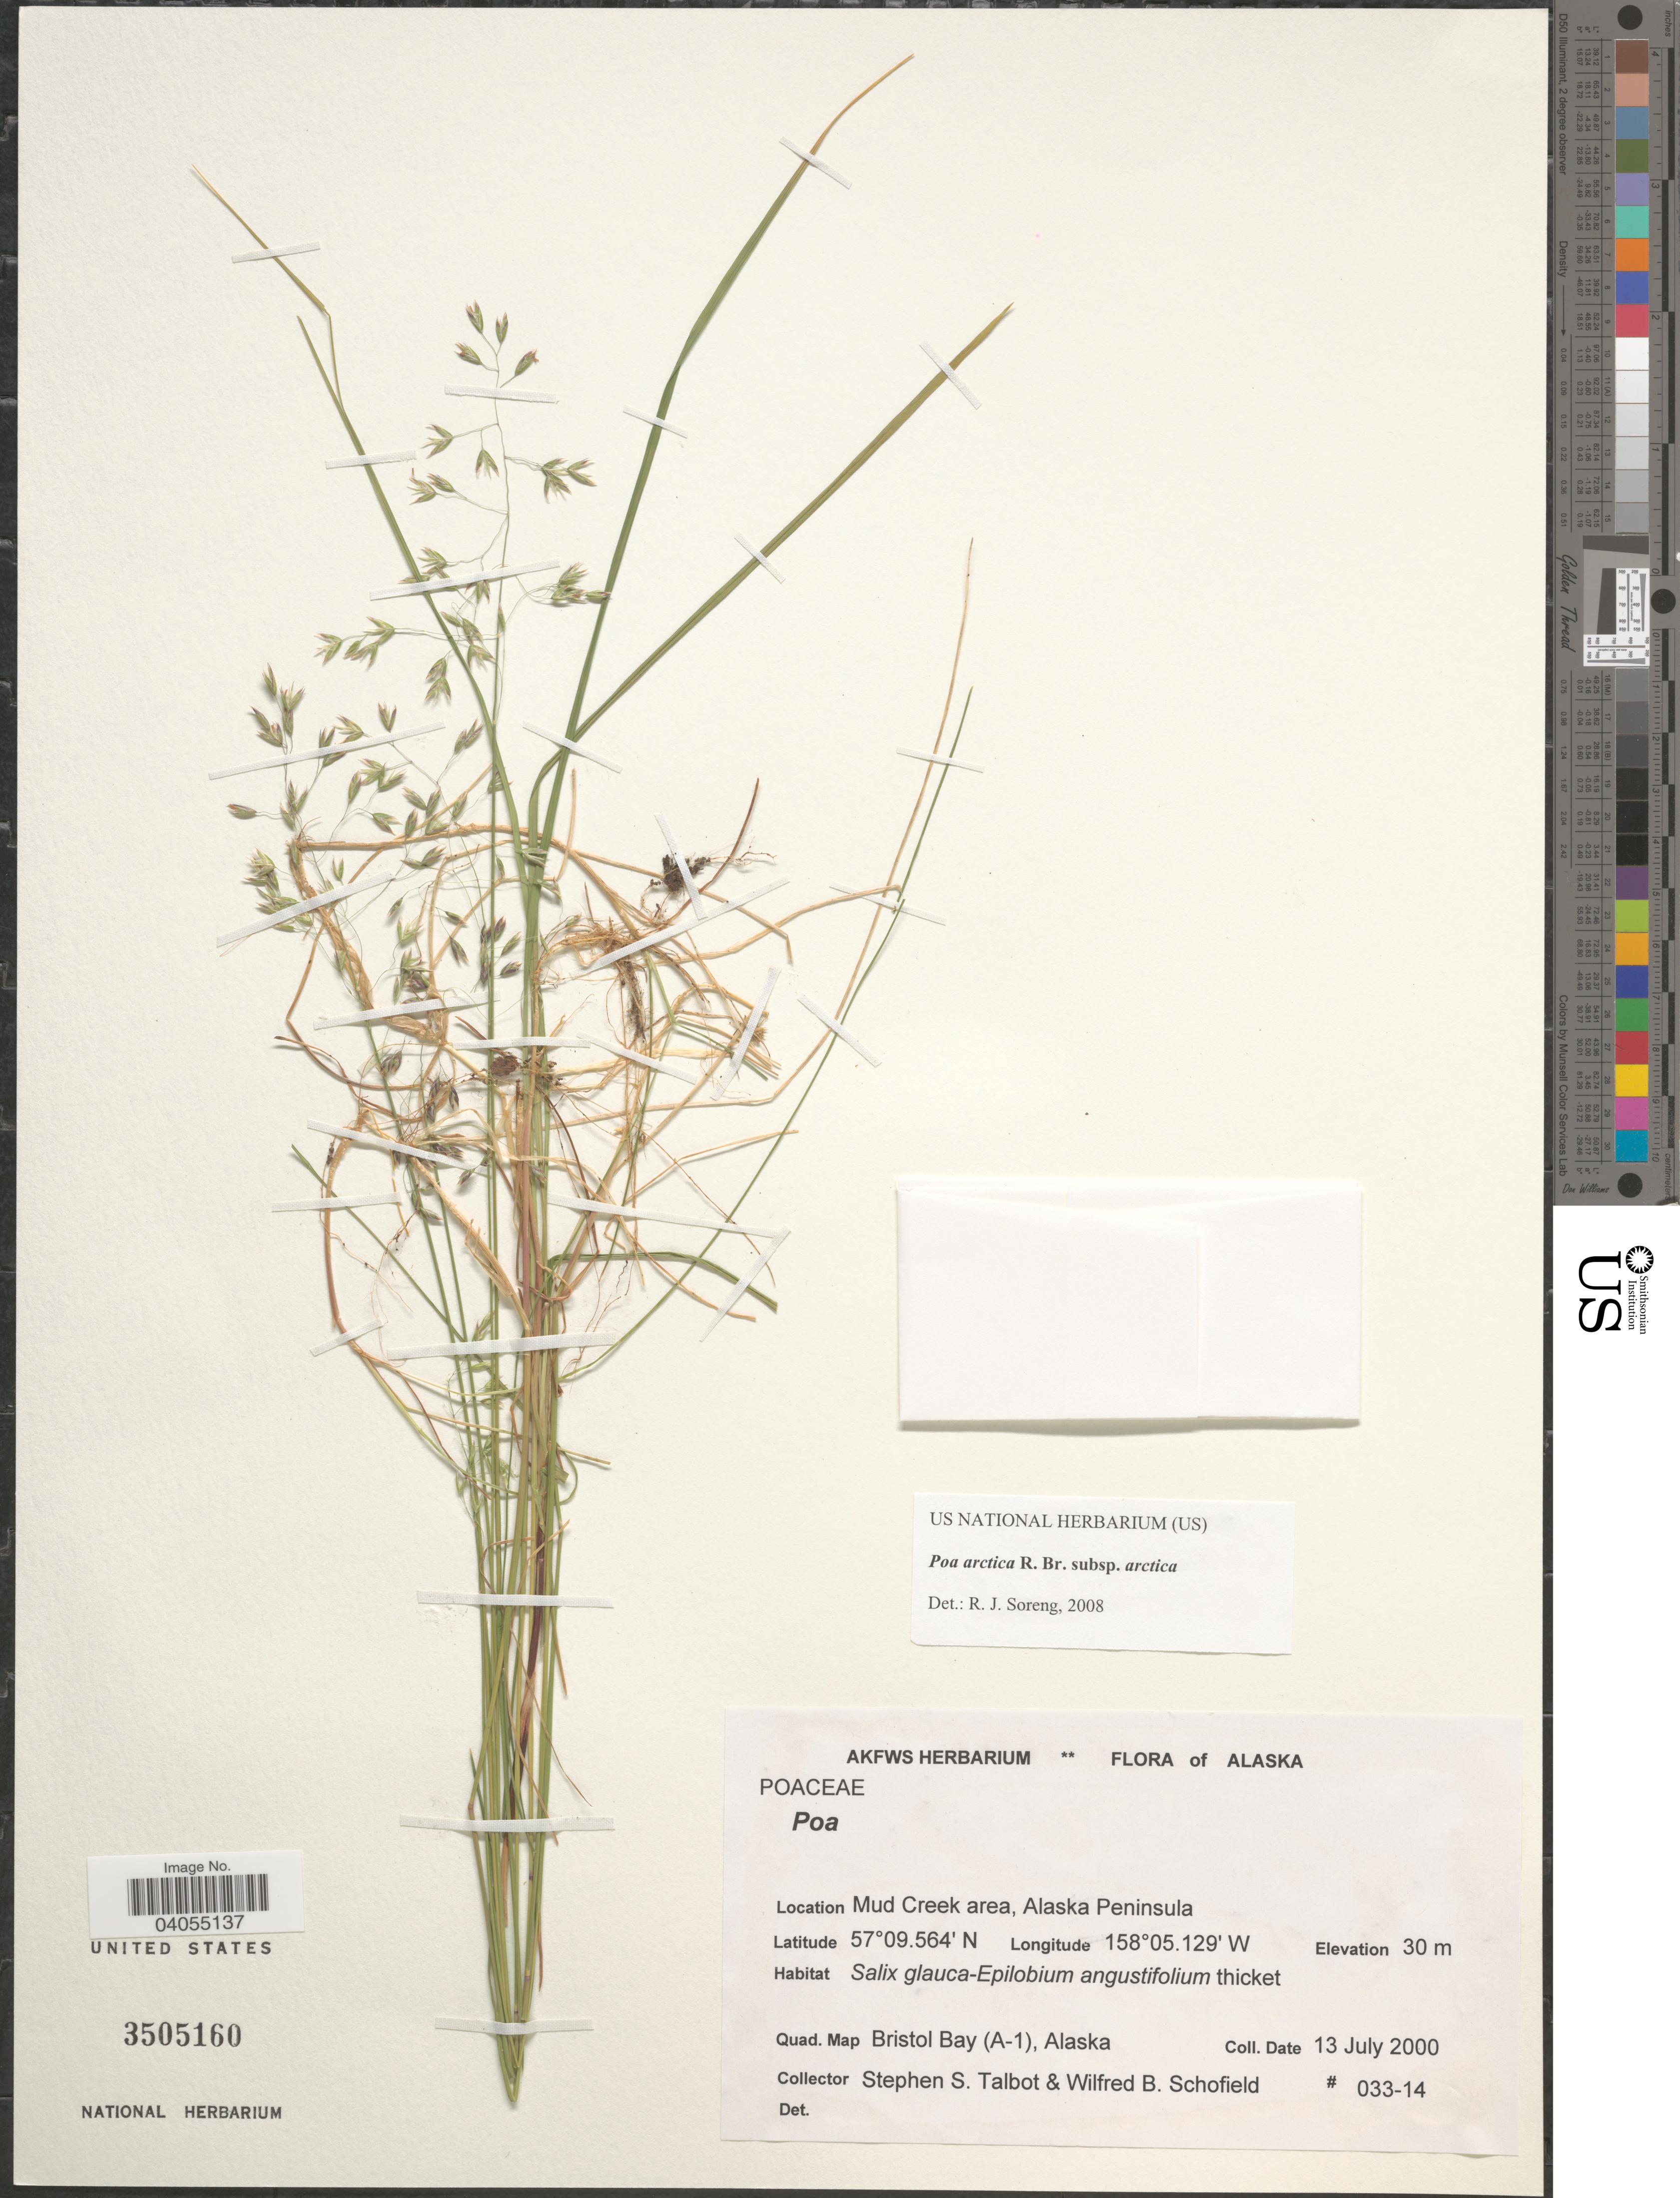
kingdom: Plantae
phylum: Tracheophyta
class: Liliopsida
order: Poales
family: Poaceae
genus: Poa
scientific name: Poa arctica subsp. arctica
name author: R. Br.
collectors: S. S. Talbot & W. Schofield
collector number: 033-14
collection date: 2000-07-13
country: United States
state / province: Alaska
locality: Mud Creek area, Alaska Peninsula. Quad. Map Bristol Bay (A-1).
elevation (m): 30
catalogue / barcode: US 3505160